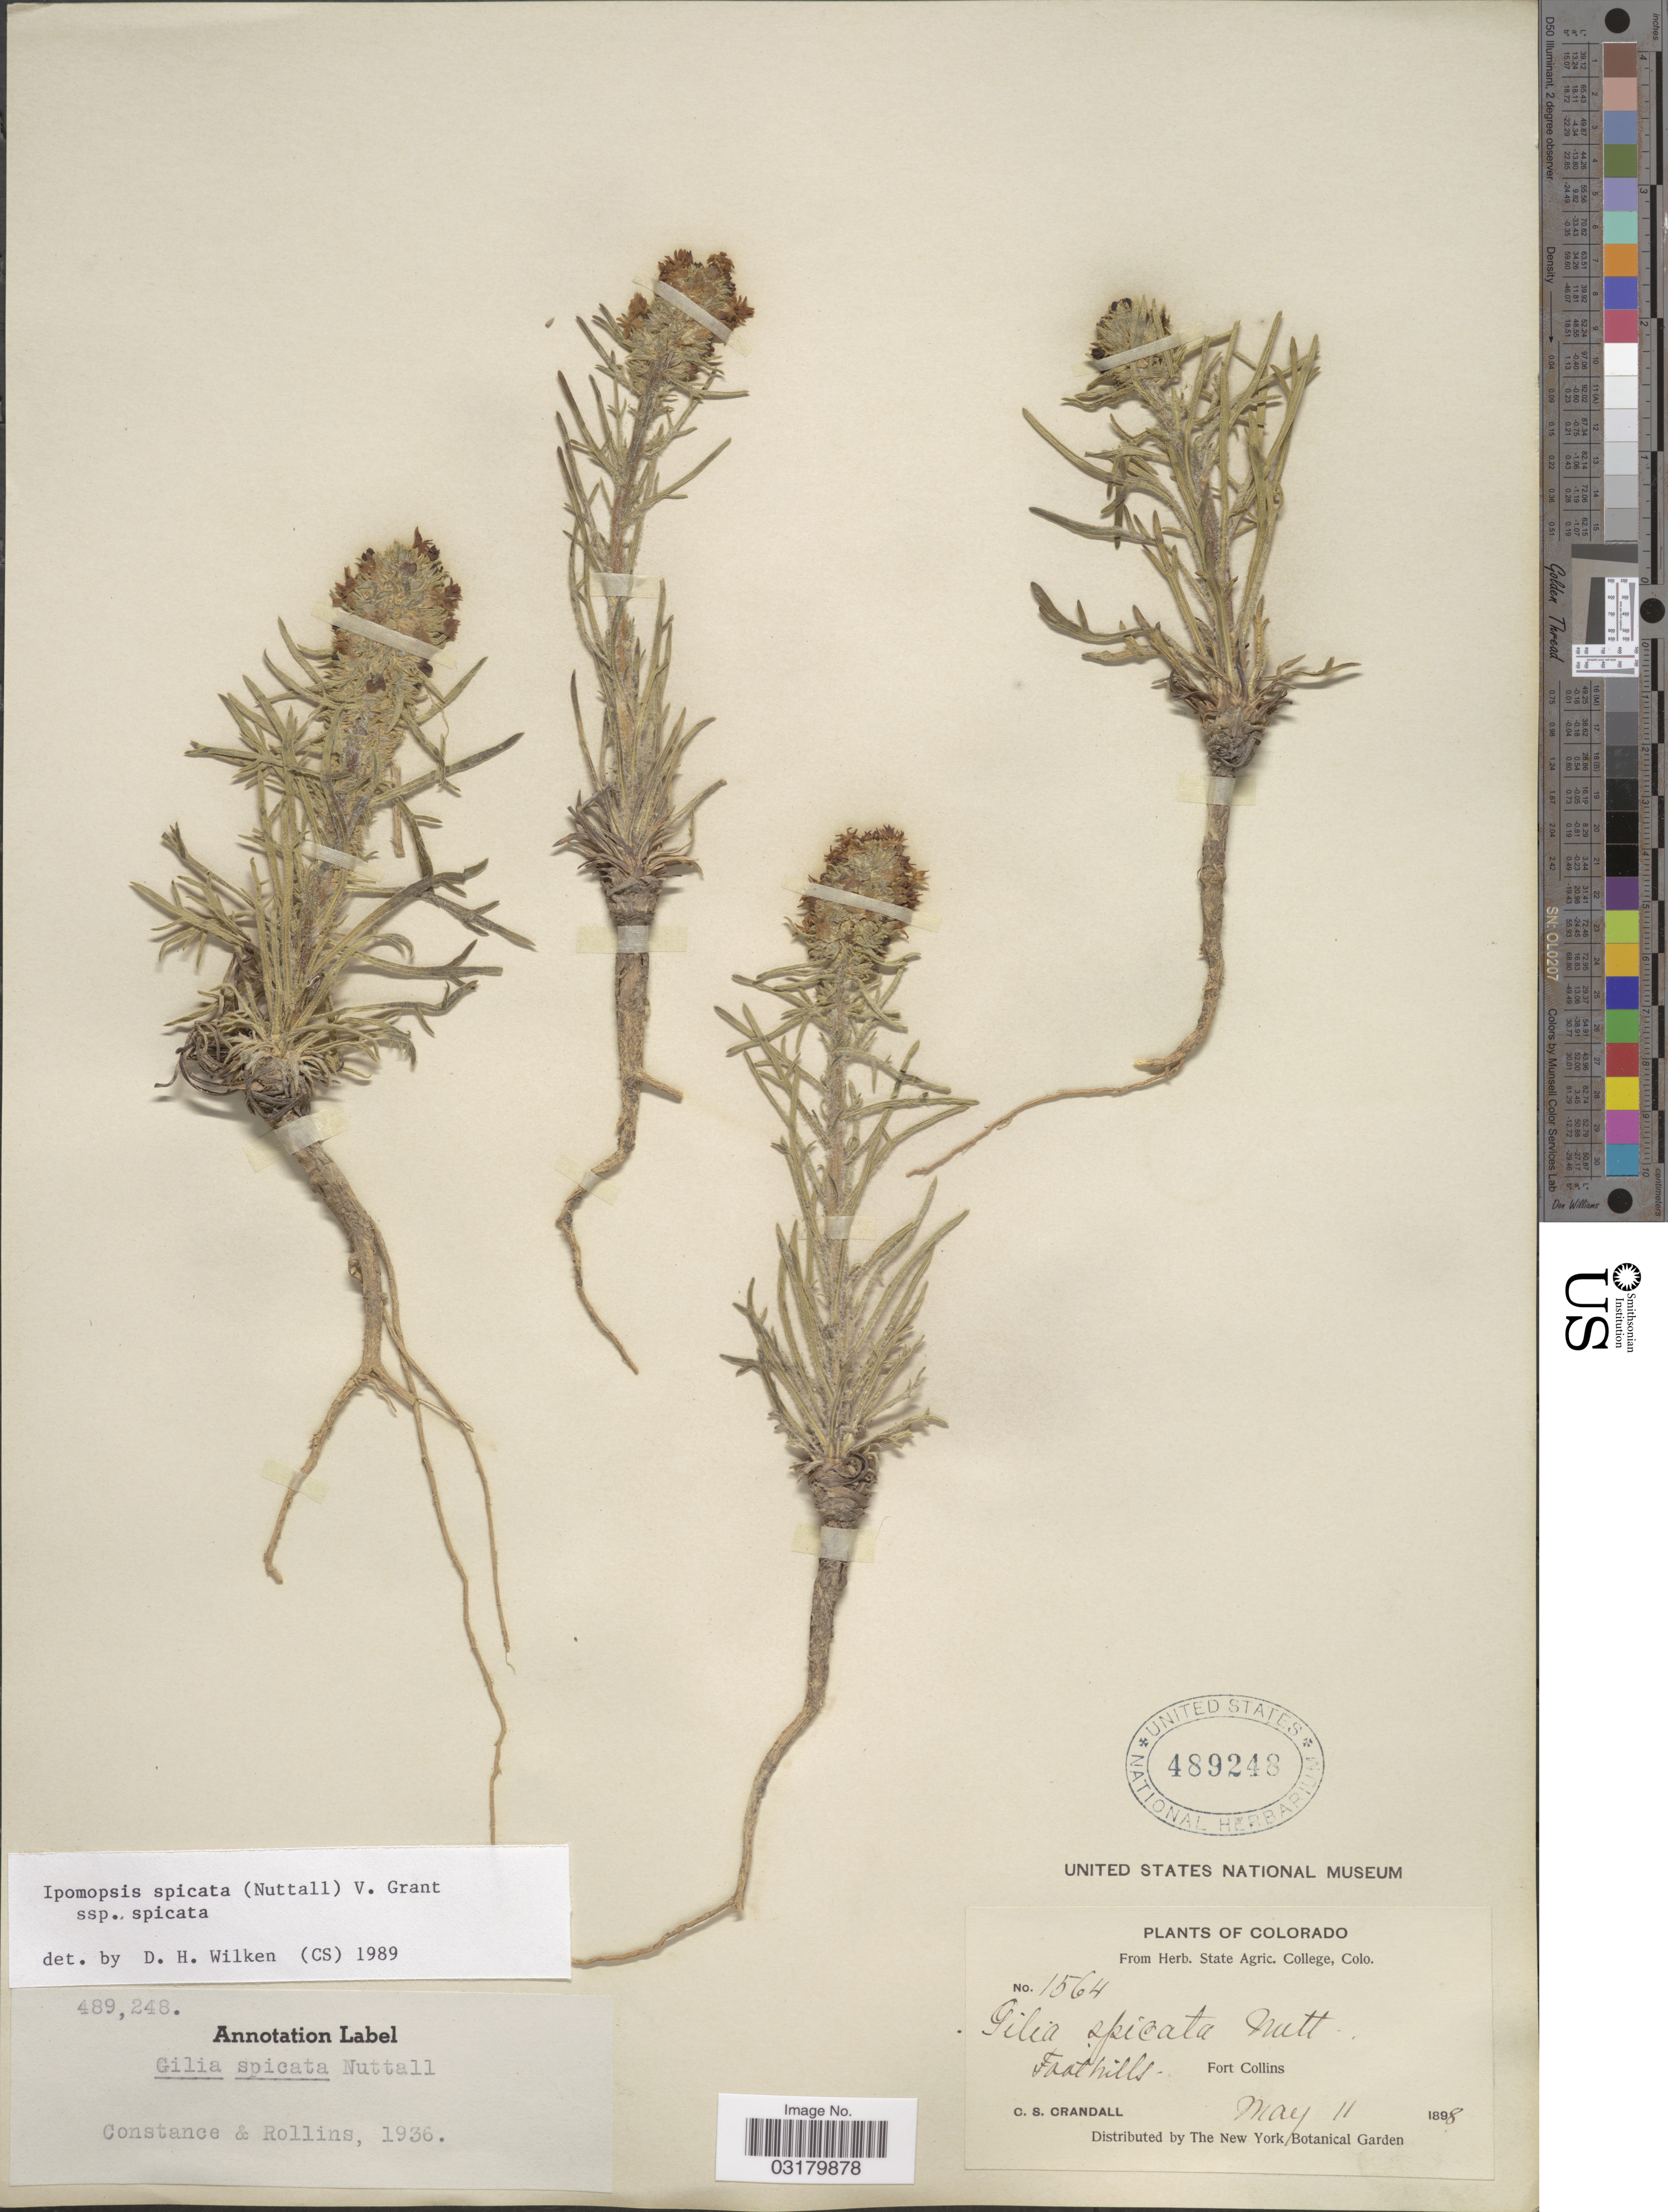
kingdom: Plantae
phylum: Tracheophyta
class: Magnoliopsida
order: Ericales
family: Polemoniaceae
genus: Ipomopsis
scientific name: Ipomopsis spicata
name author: (Nutt.) V.E. Grant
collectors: C. Crandall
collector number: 1564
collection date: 1898-05-11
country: United States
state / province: Colorado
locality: Foothills, Fort Collins.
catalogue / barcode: US 489248